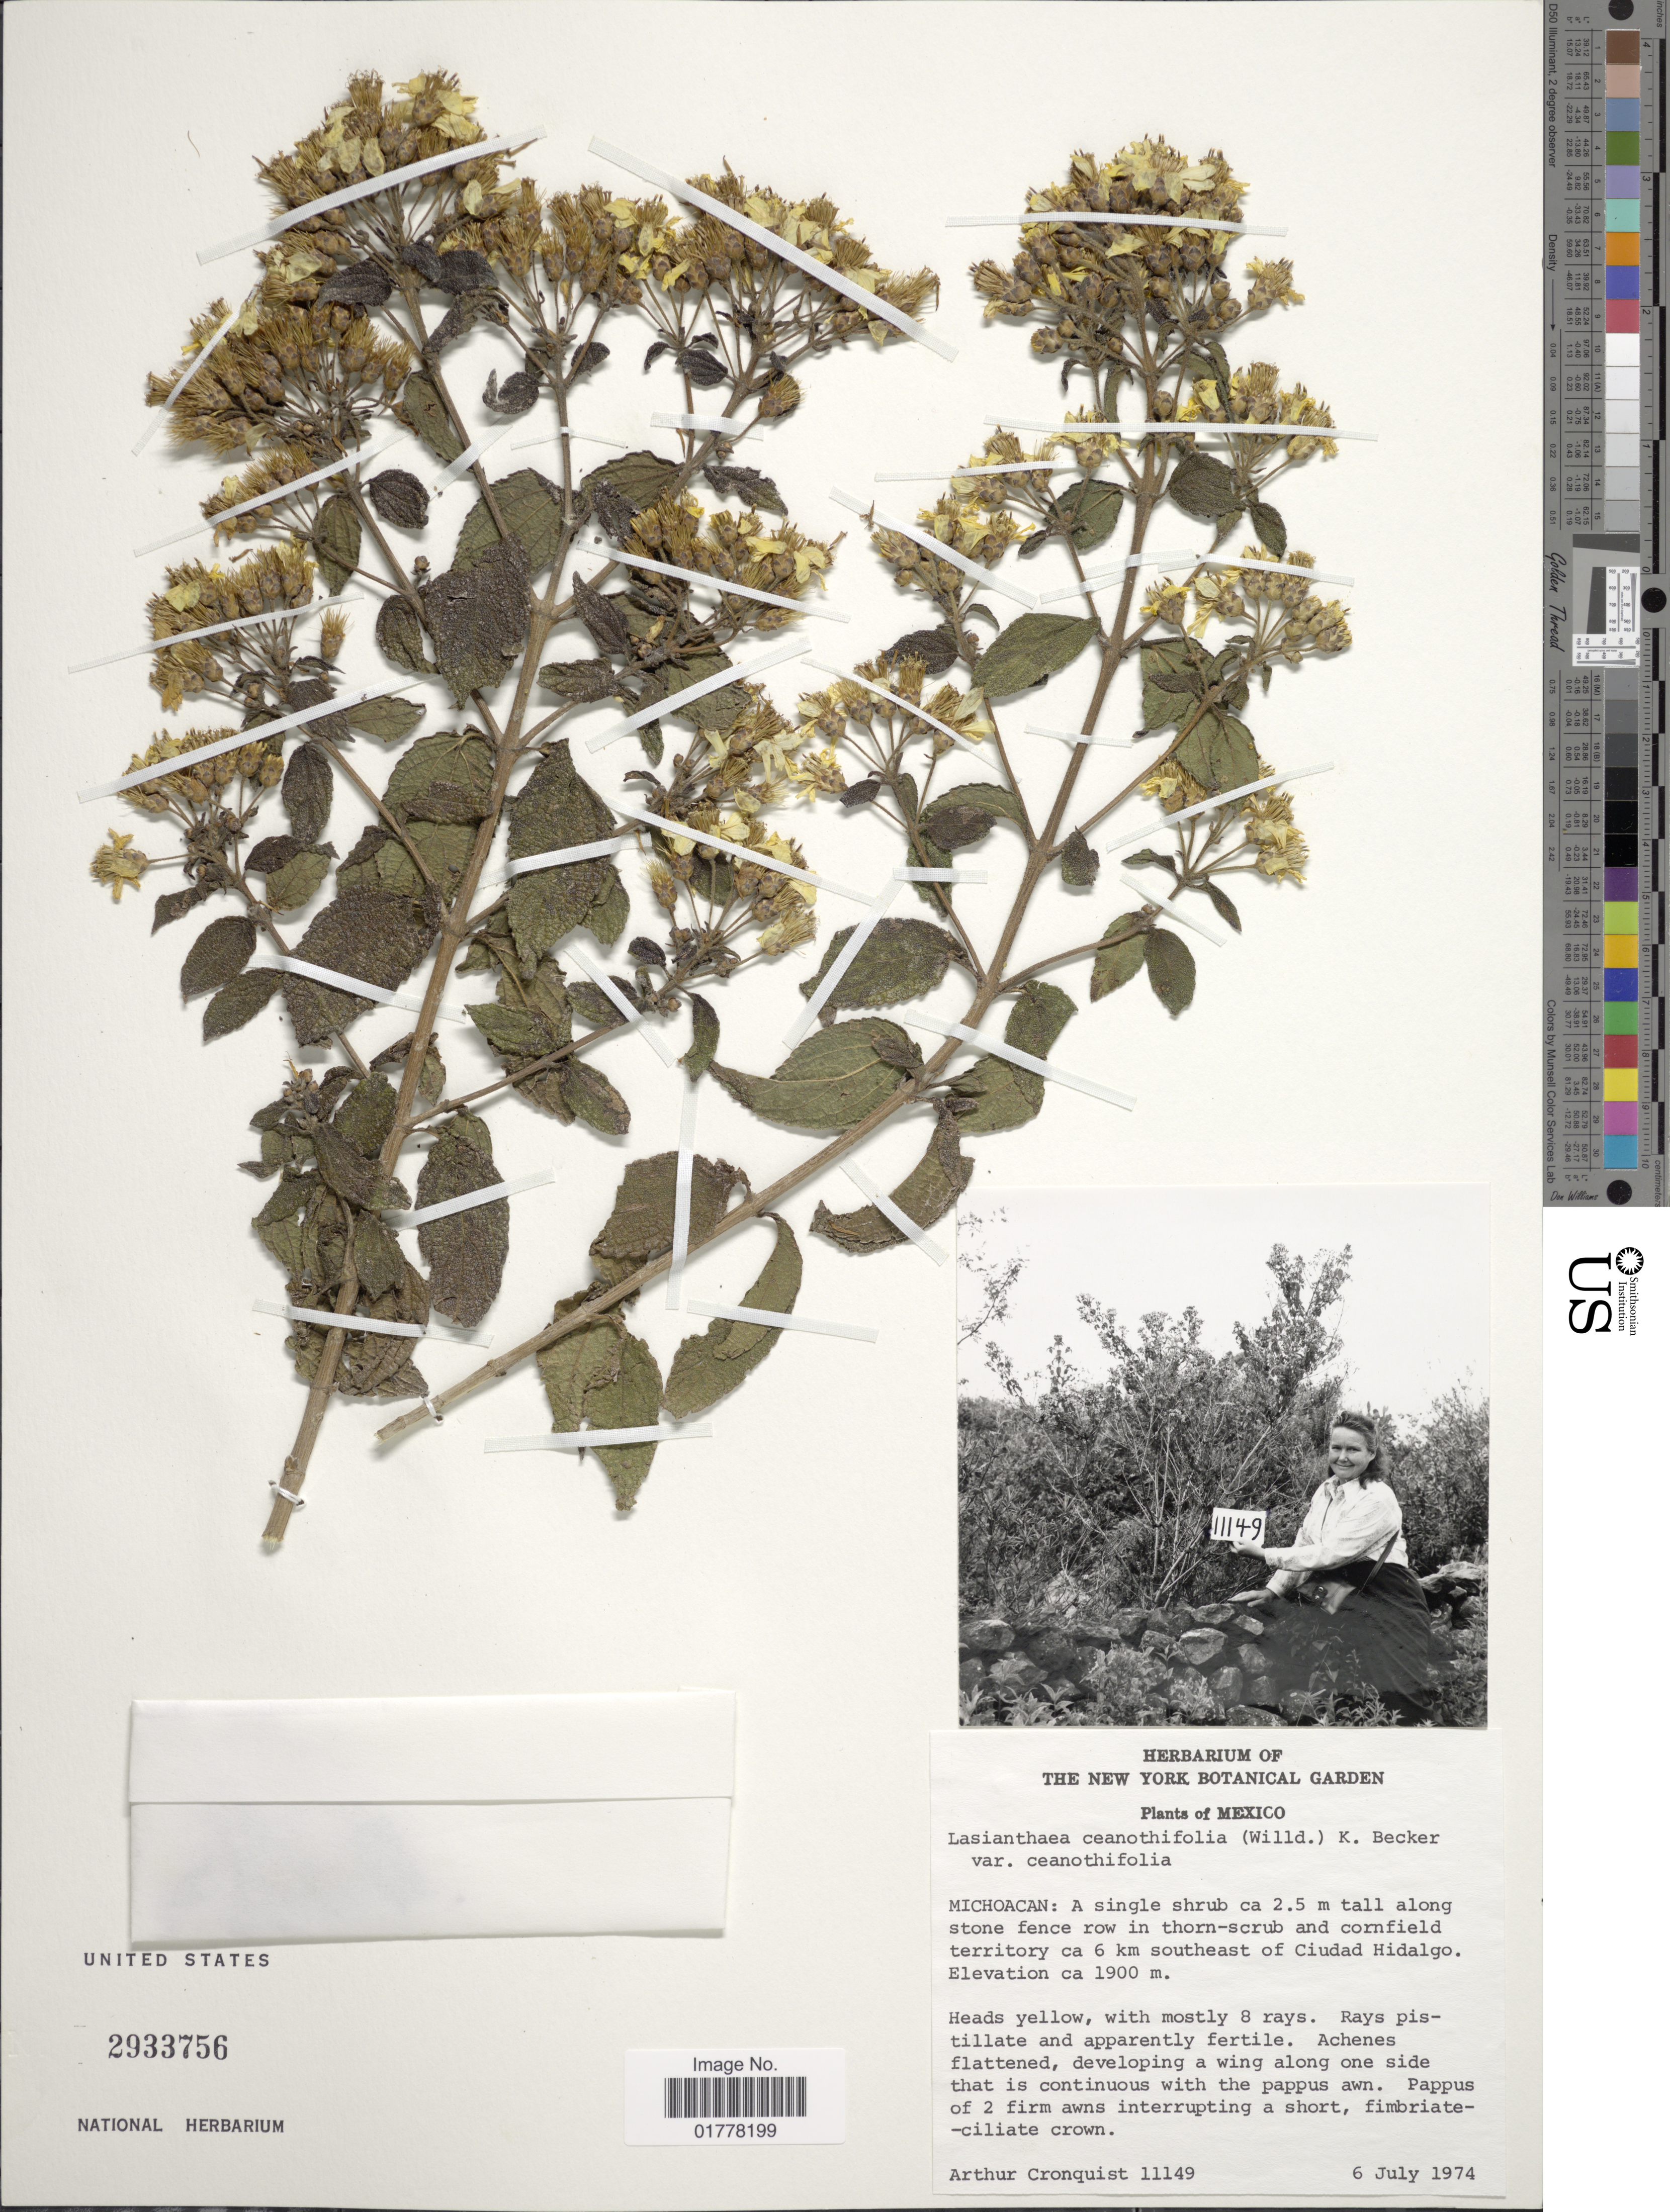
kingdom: Plantae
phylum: Tracheophyta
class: Magnoliopsida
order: Asterales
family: Asteraceae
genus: Lasianthaea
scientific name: Lasianthaea ceanothifolia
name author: (Willd.) K.M. Becker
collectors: A. J. Cronquist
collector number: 11149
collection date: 1974-07-06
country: Mexico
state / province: Michoacán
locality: Michoacan: A single shrub ca 2.5 m tall along stone fence row in thorn-scrub and cornfield territory ca 6 km southeast of Ciudad Hidalgo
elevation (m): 1900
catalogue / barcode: US 2933756